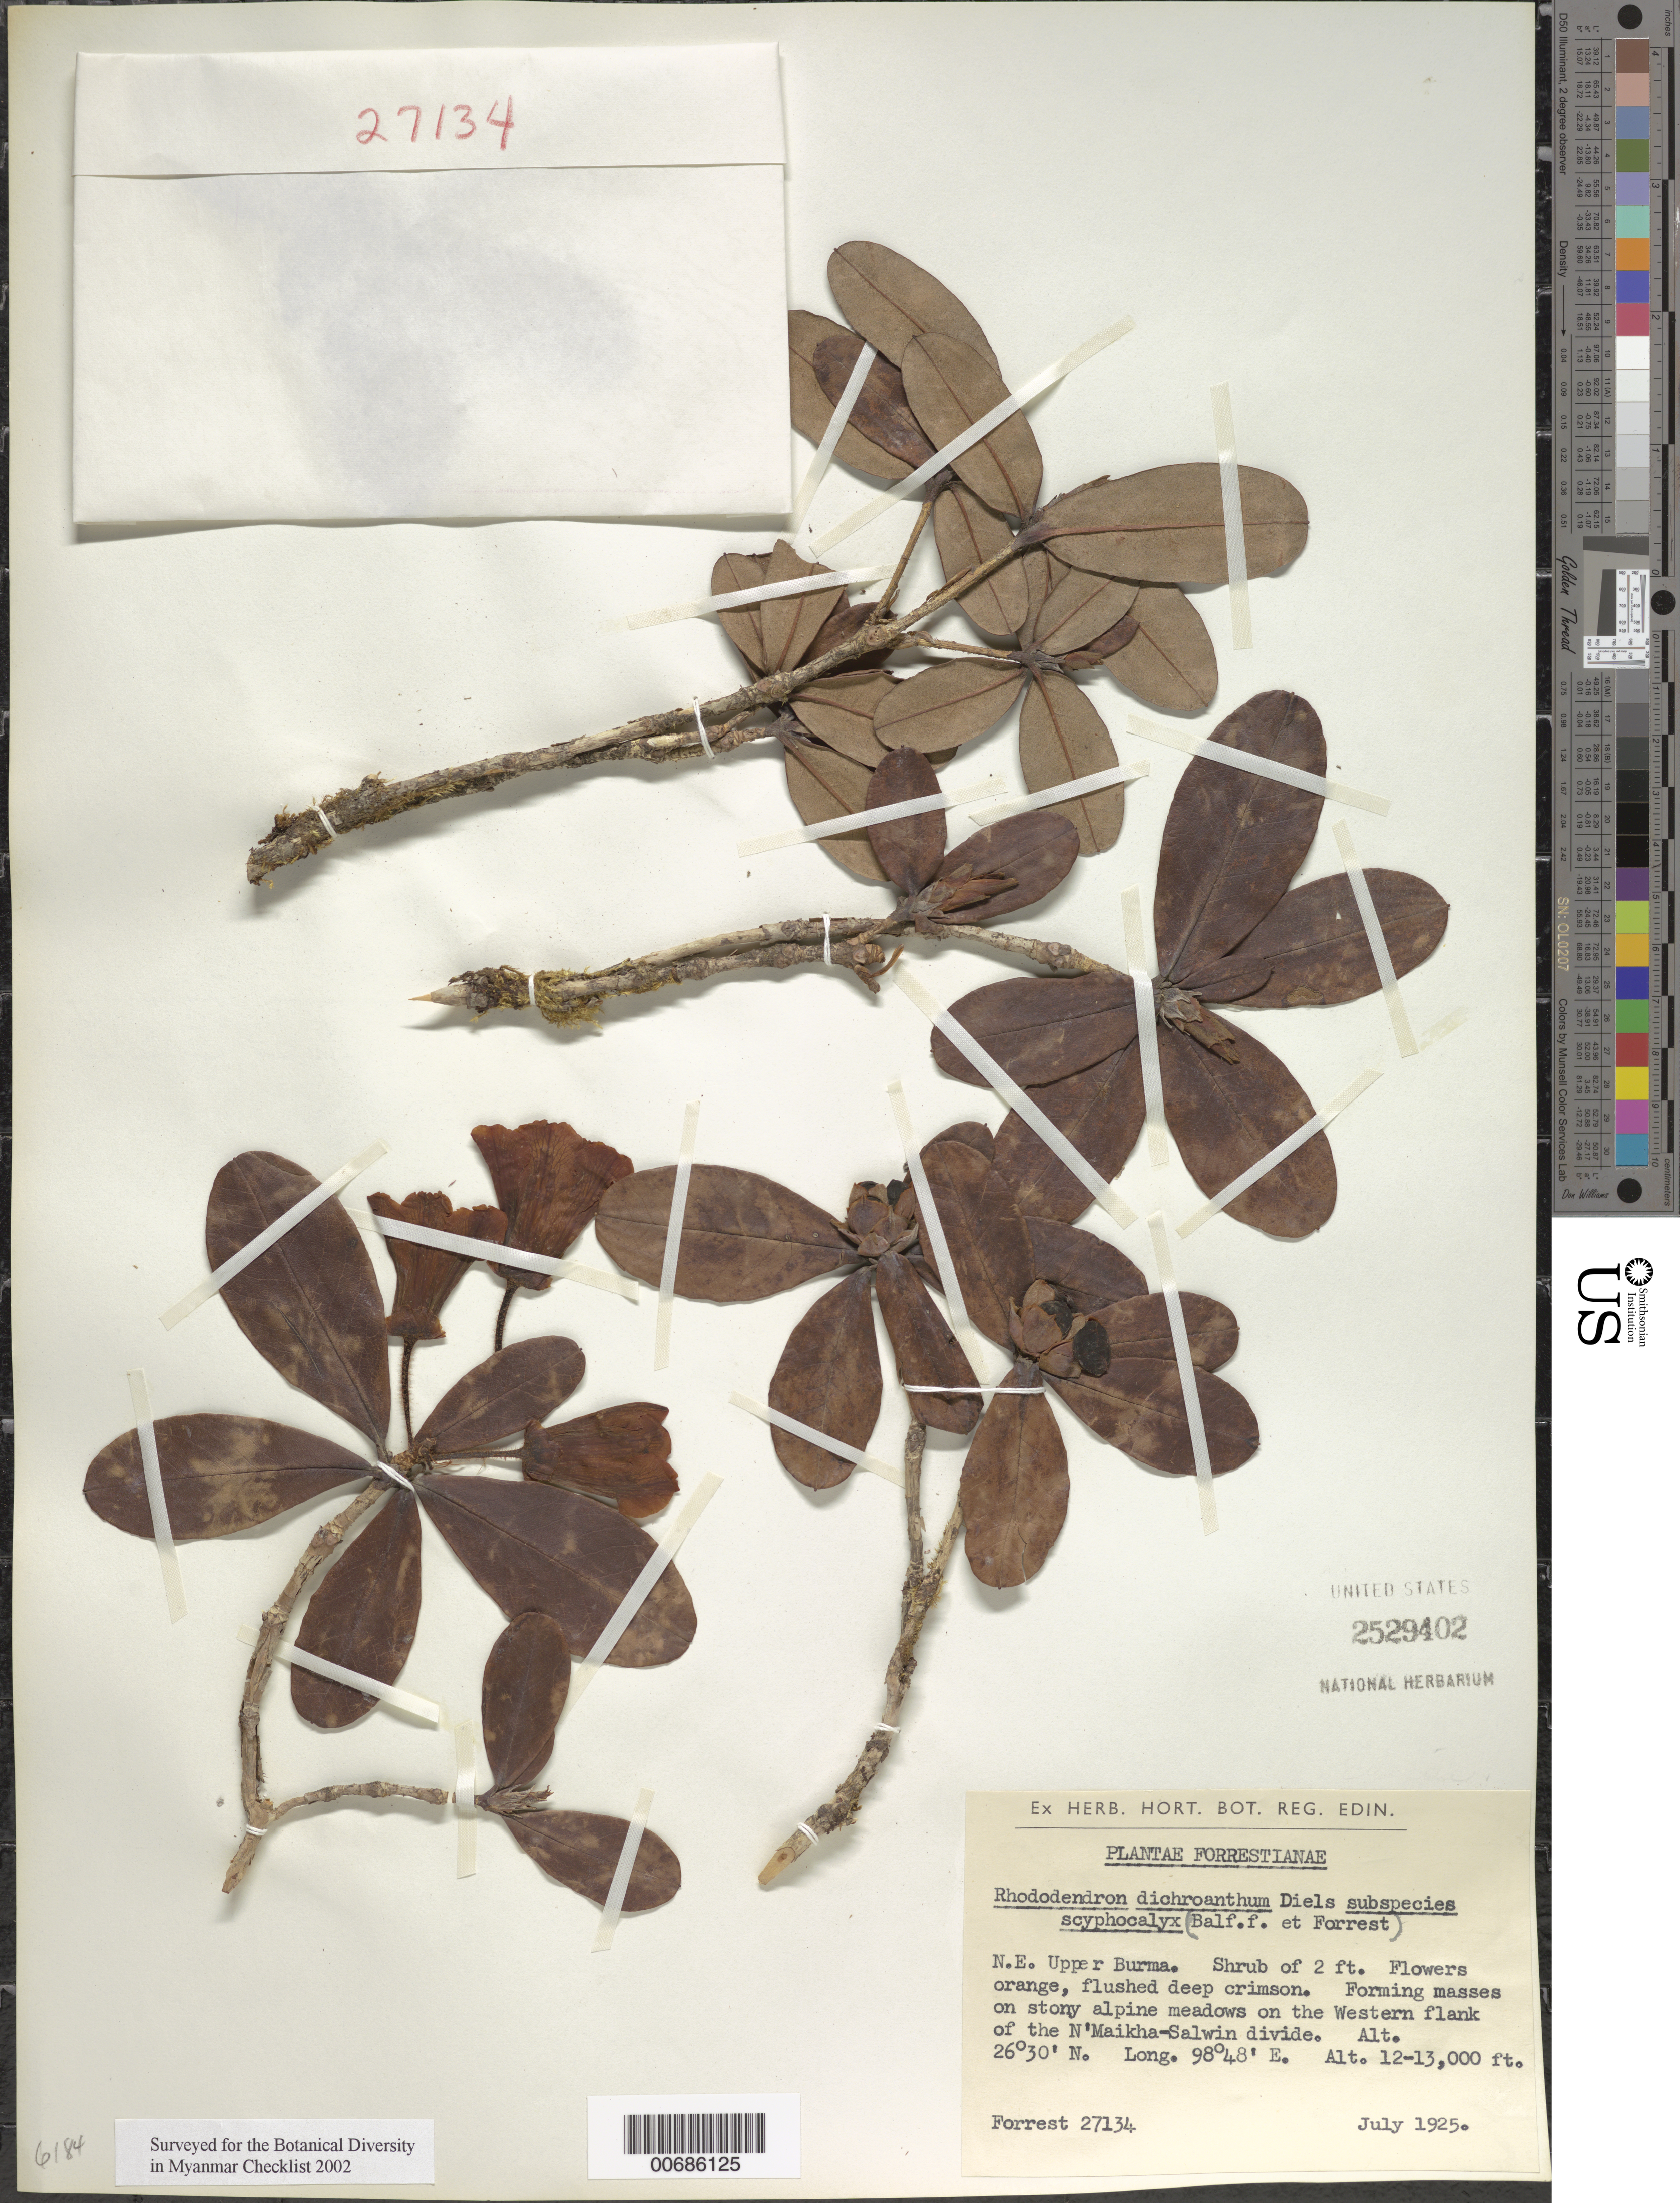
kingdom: Plantae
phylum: Tracheophyta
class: Magnoliopsida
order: Ericales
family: Ericaceae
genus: Rhododendron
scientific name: Rhododendron dichroanthum subsp. scyphocalyx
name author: (Balf. f. & Forrest) Cowan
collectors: G. Forrest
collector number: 27134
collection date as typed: Jul 1925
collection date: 1925-07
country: Myanmar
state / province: Kachin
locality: N'Maikha-Salwin Divide, W flank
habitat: Stony alpine meadows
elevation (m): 3658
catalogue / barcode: US 2529402